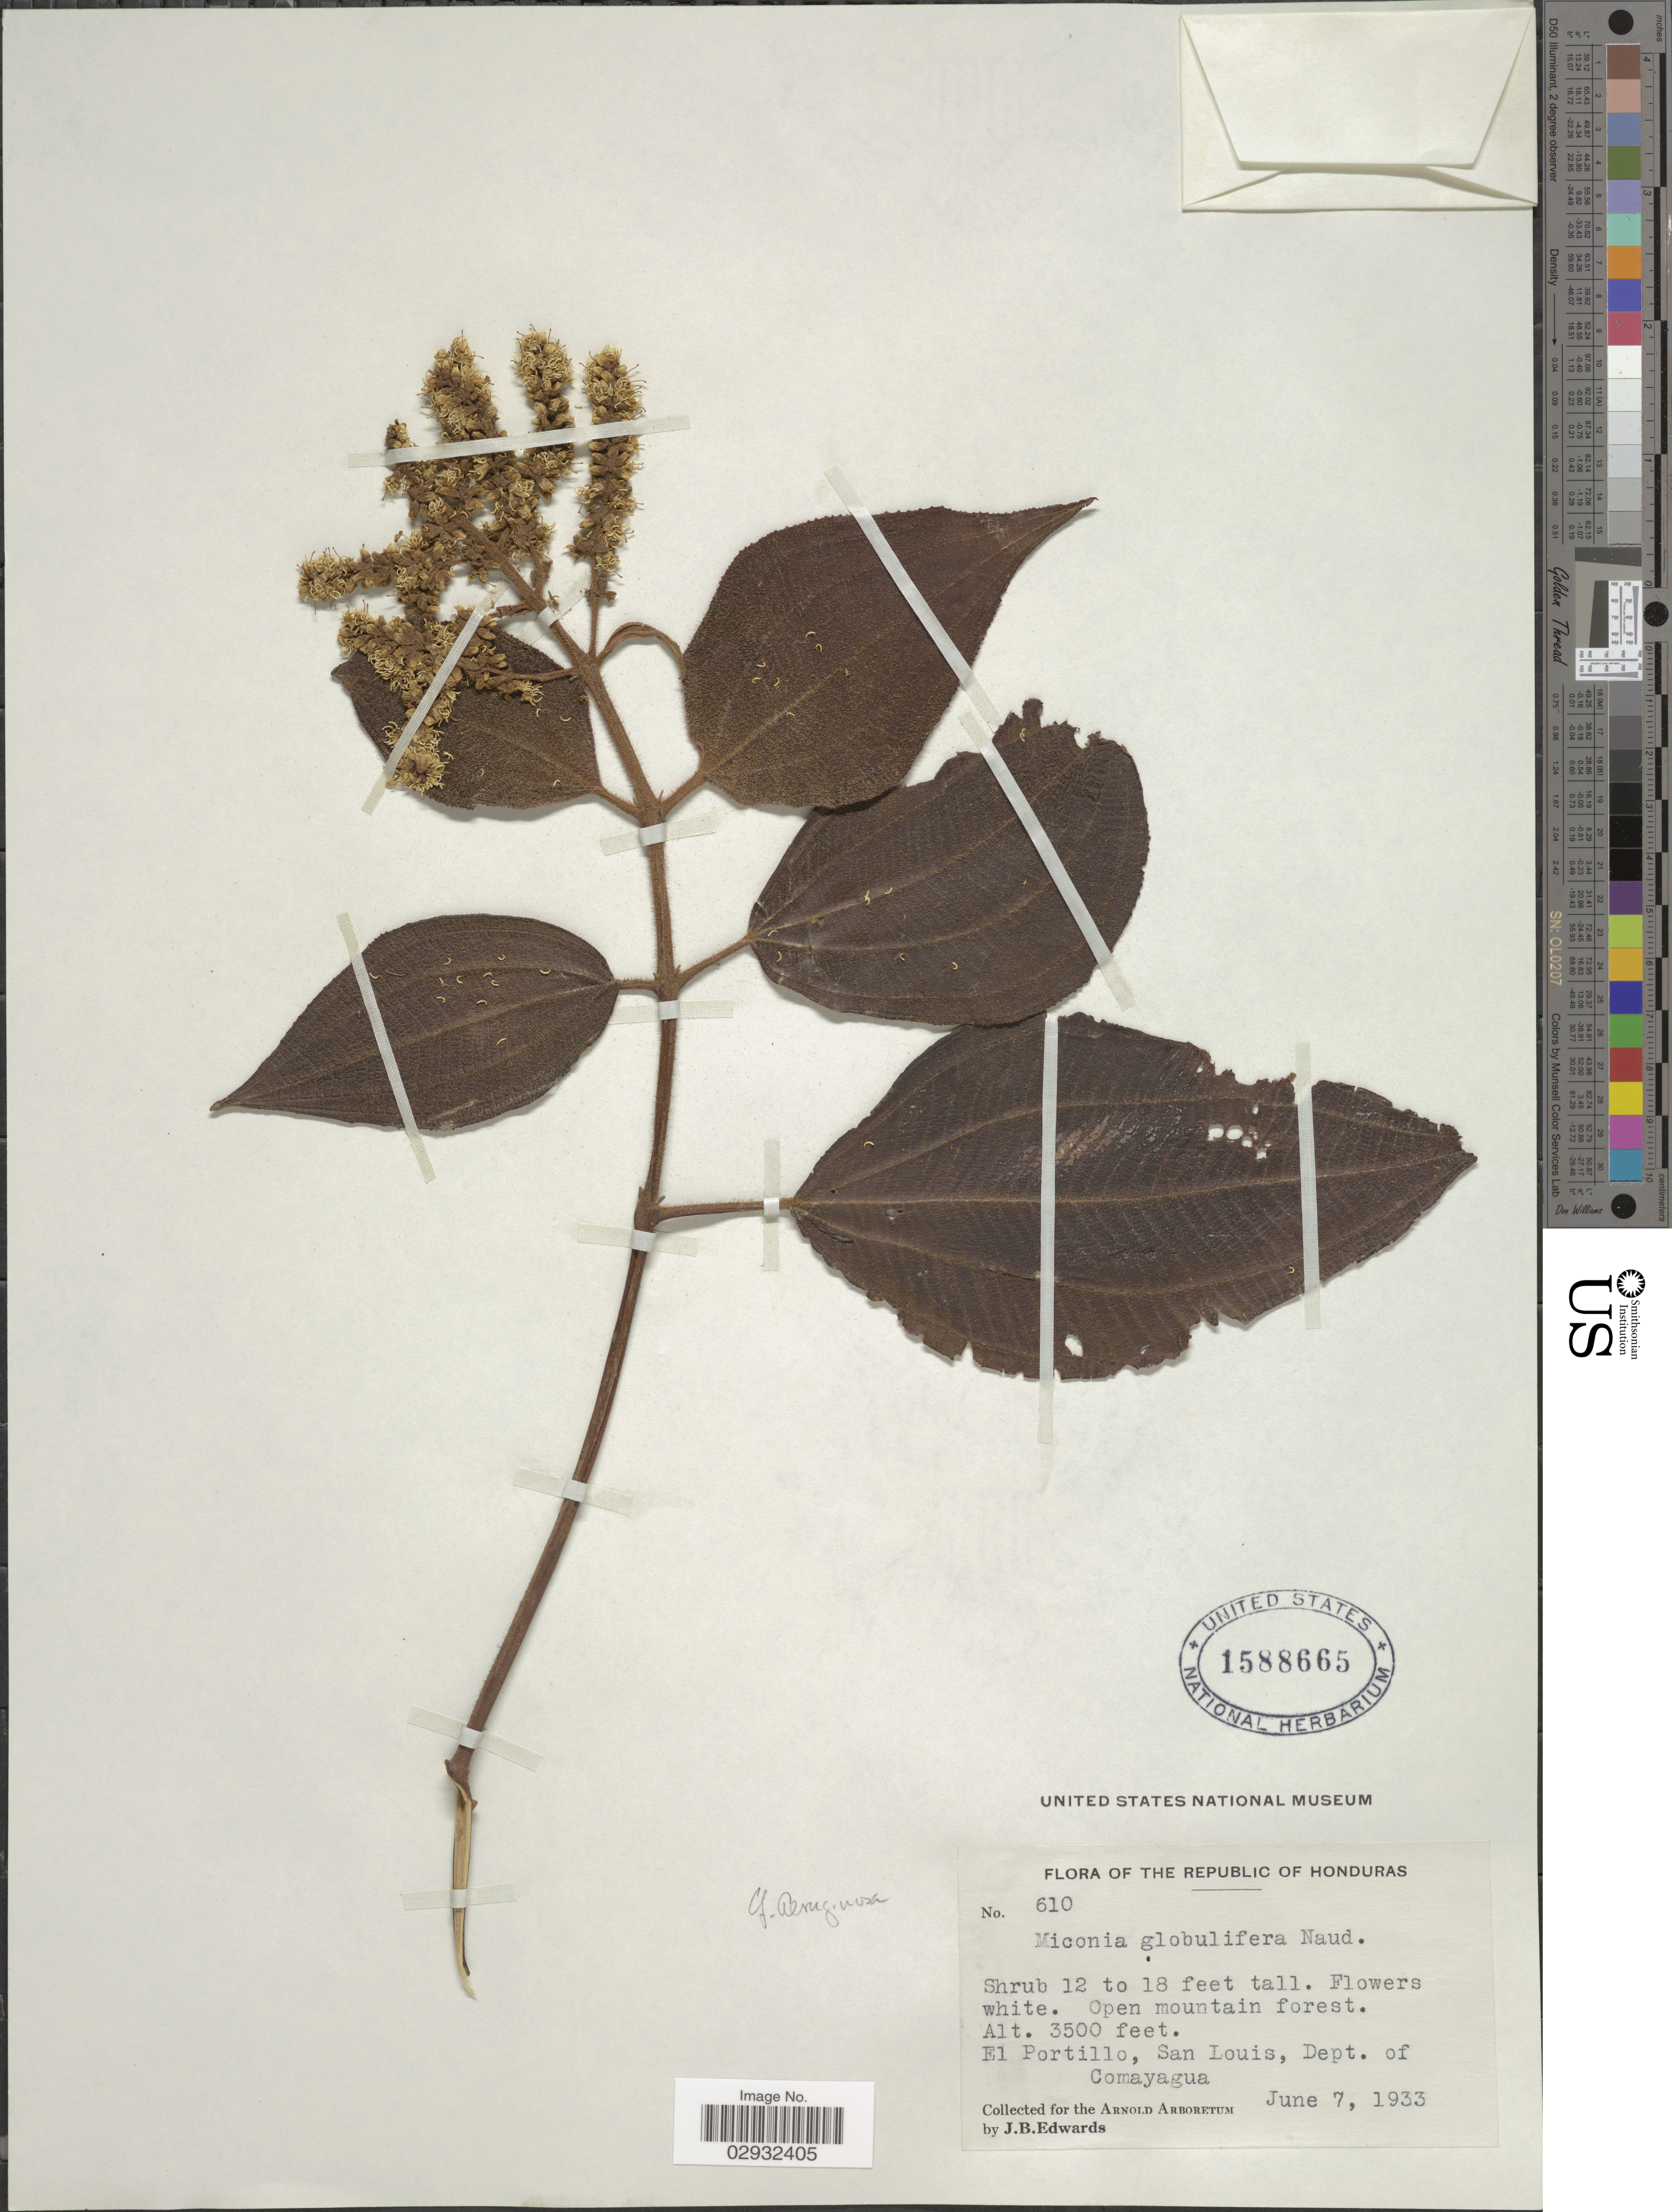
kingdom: Plantae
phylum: Tracheophyta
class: Magnoliopsida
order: Myrtales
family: Melastomataceae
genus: Miconia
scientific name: Miconia desmantha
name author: Benth.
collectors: J. B. Edwards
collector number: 610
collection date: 1933-06-07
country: Honduras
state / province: Comayagua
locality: El Portillo, San Louis, Dept. of Comayagua.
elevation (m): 1067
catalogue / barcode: US 1588665